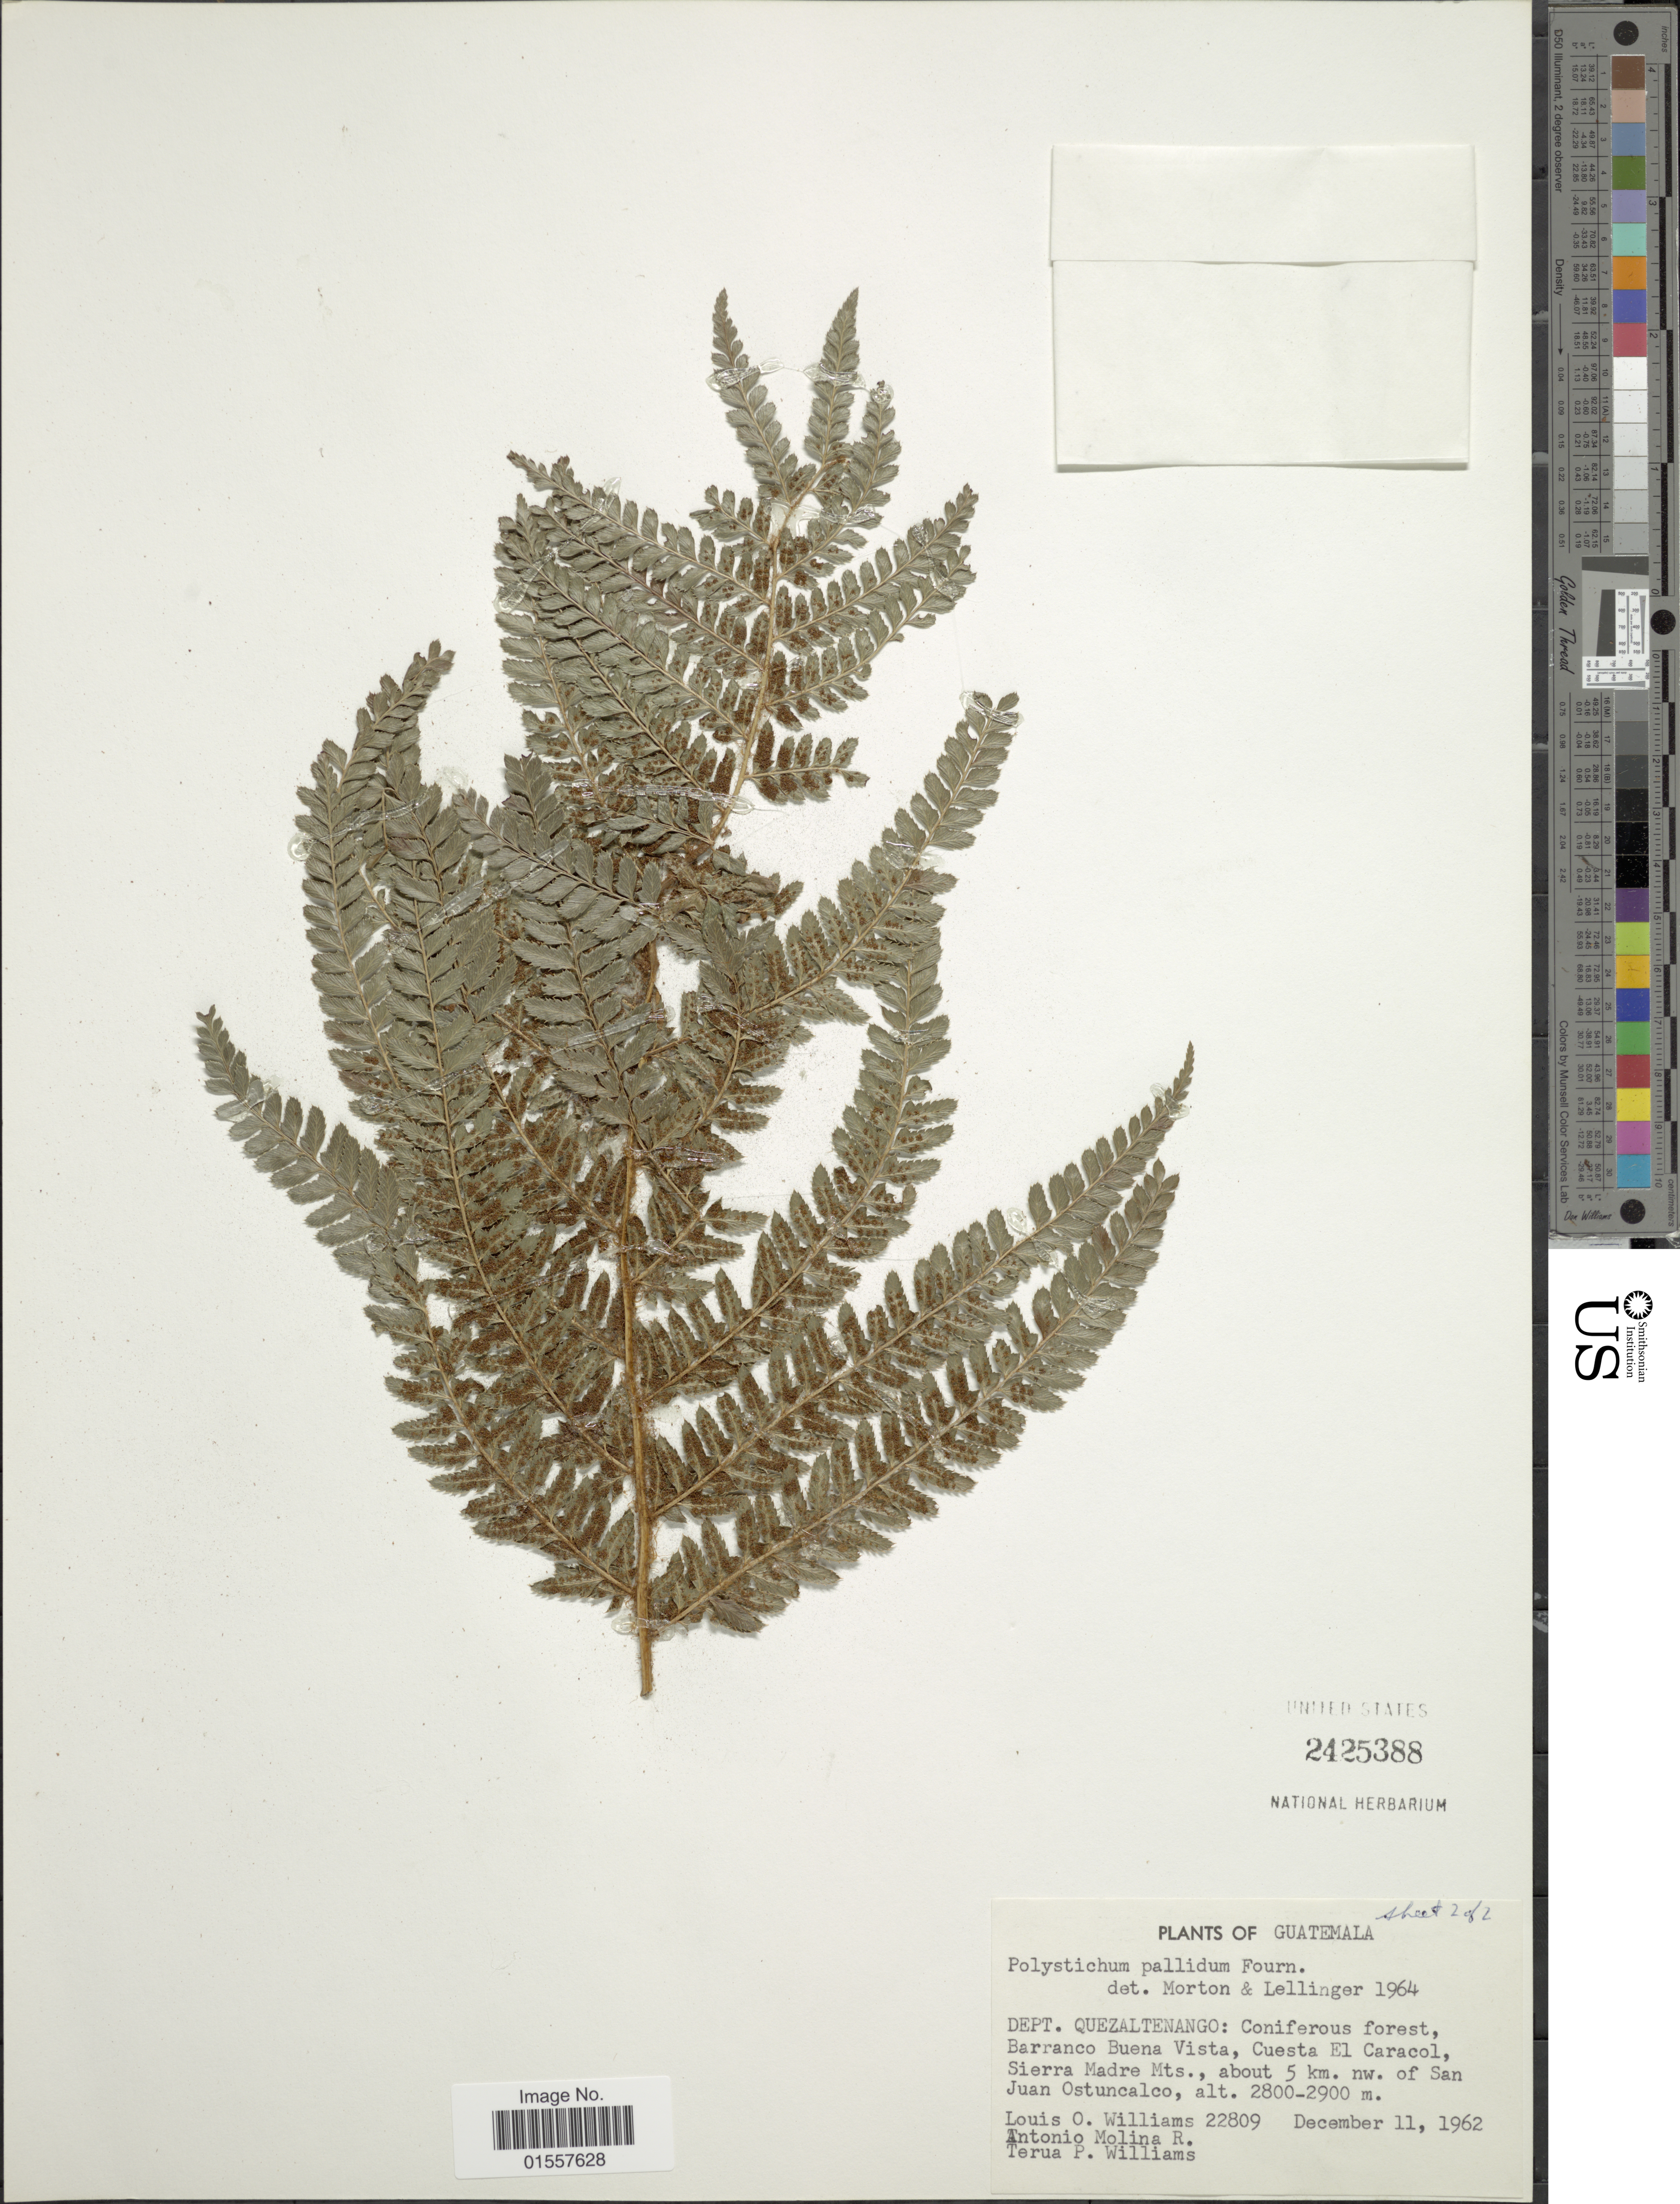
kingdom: Plantae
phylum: Tracheophyta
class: Polypodiopsida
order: Polypodiales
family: Dryopteridaceae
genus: Polystichum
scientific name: Polystichum distans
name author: E. Fourn.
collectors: L. O. Williams, A. Molina R. & T. P. Williams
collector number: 22809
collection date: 1962-12-11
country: Guatemala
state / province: Quetzaltenango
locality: Dept. Quezaltenango: Coniferous forest, Barranco Buena Vista, Cuesta El Caracol, Sierra Madre Mts., about 5 km. nw. of San Juan Ostuncalco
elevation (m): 2800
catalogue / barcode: US 2425388